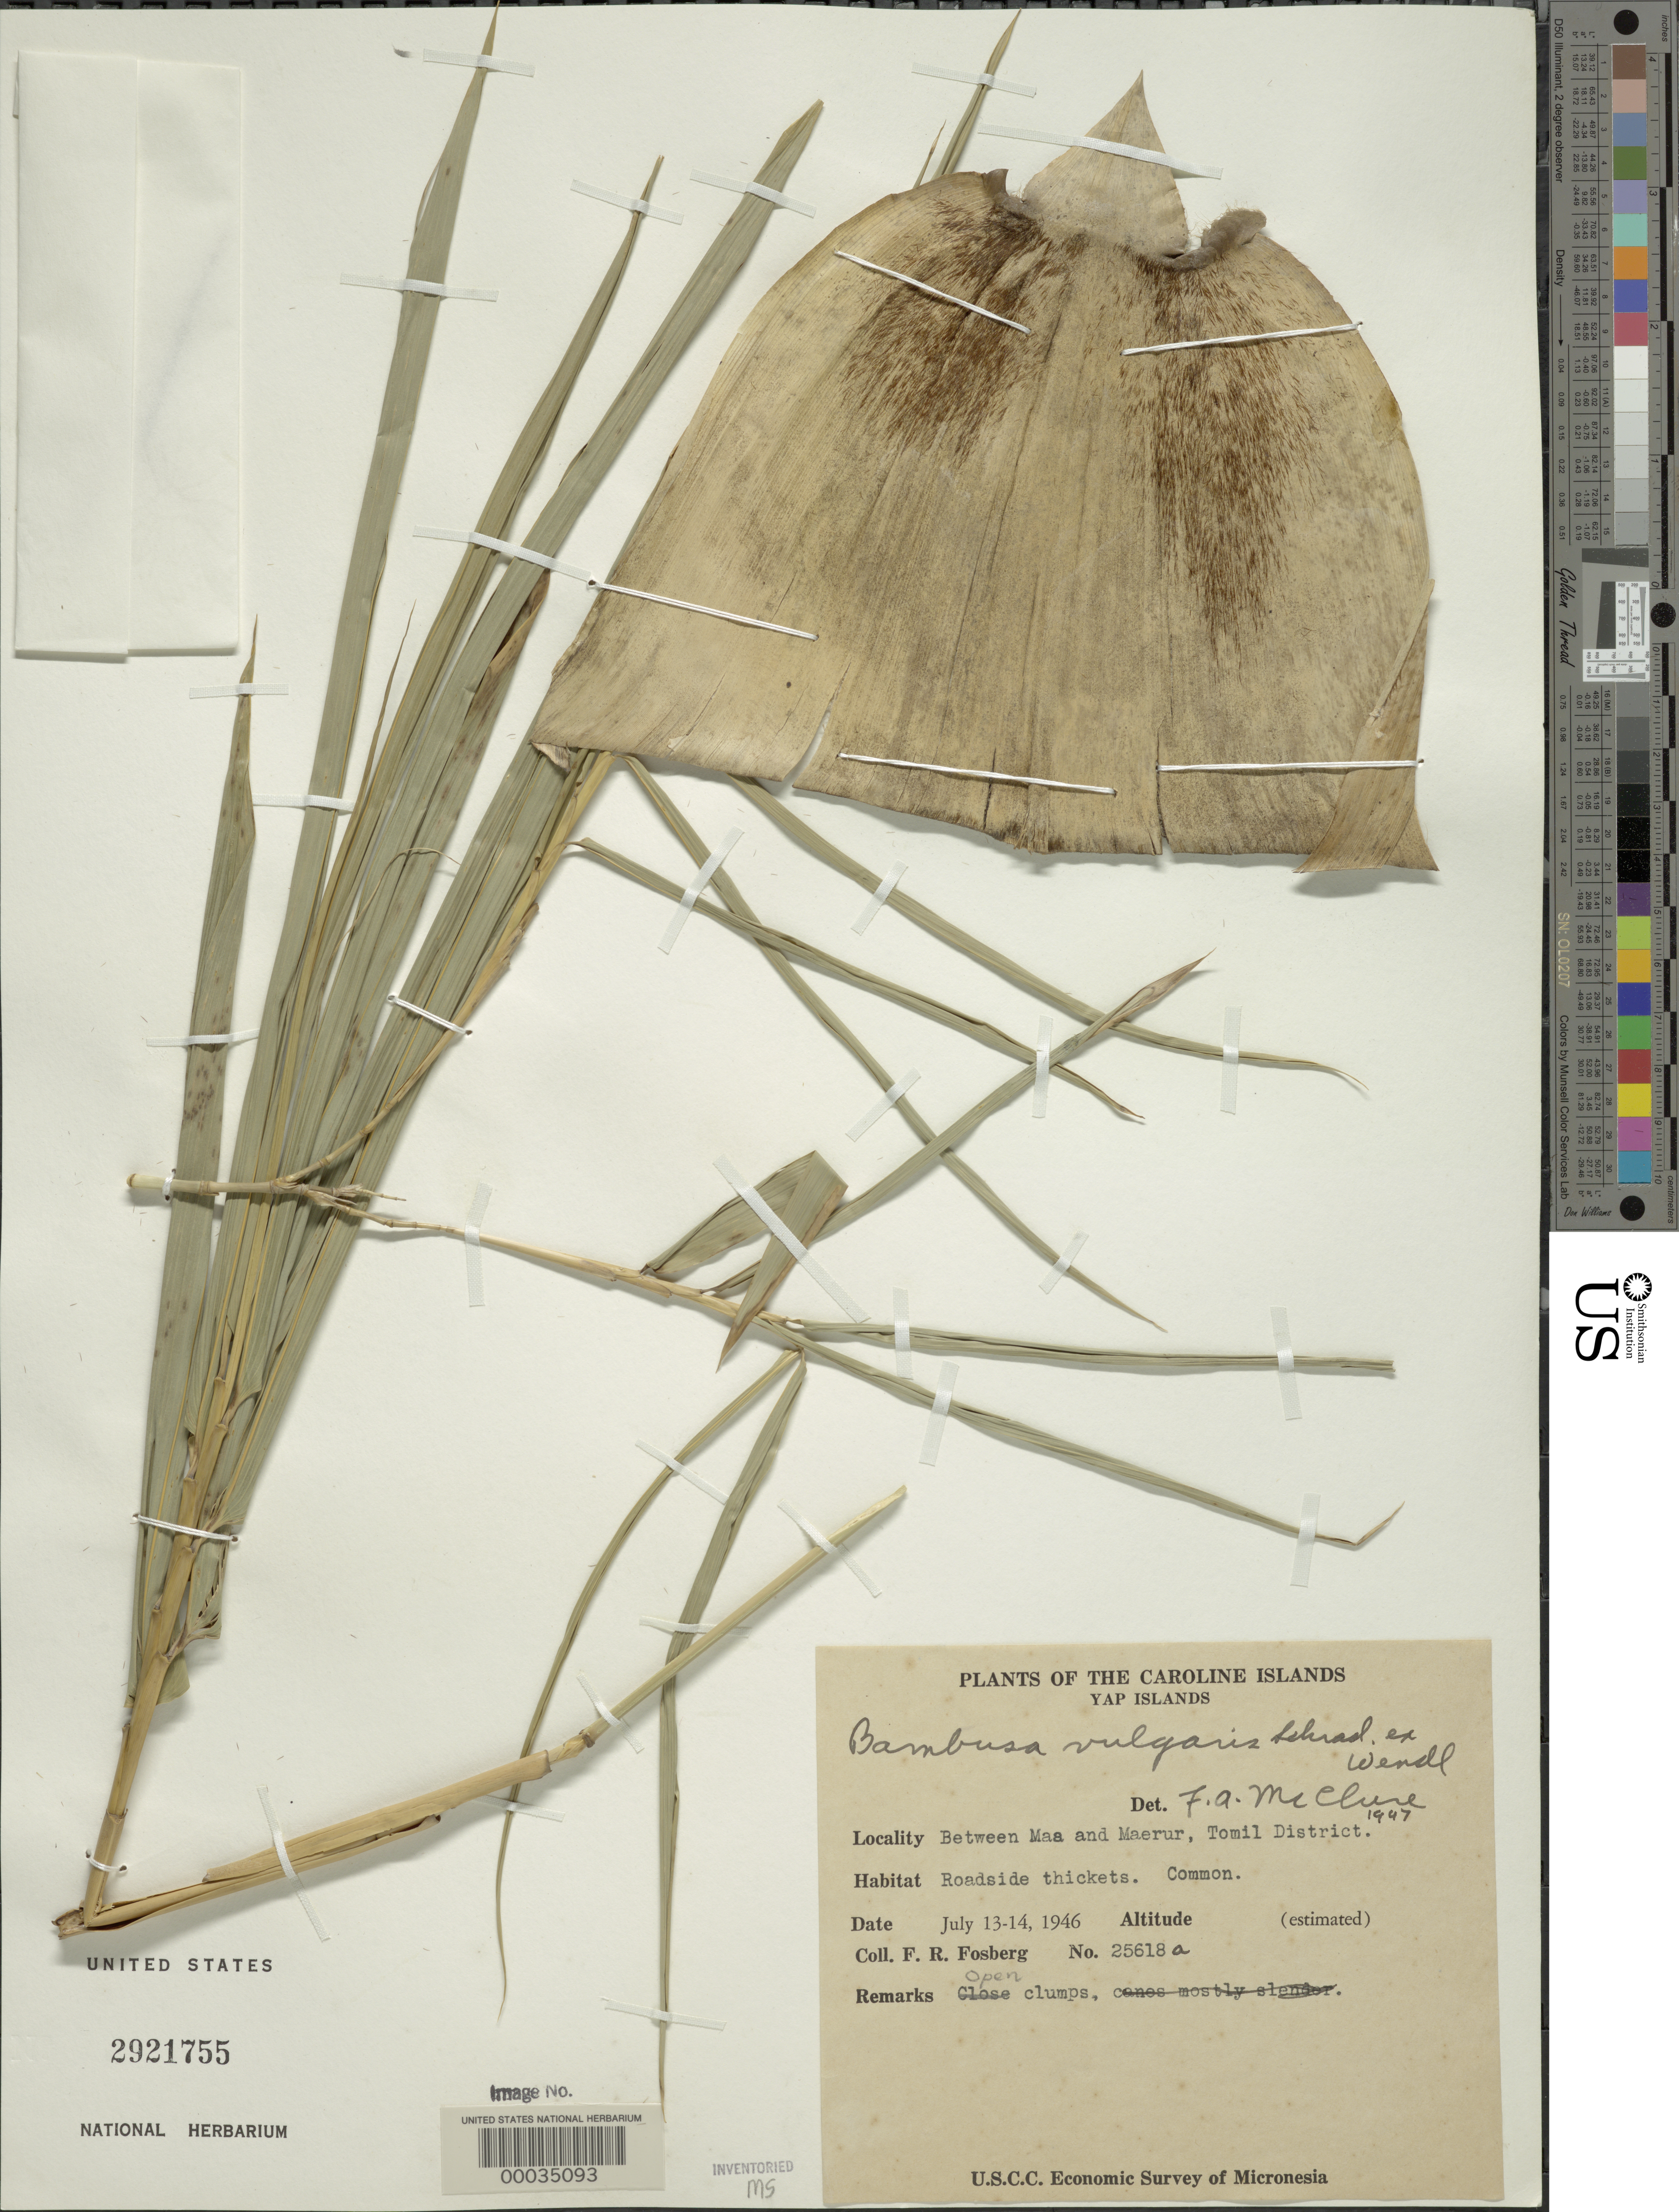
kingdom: Plantae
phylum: Tracheophyta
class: Liliopsida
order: Poales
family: Poaceae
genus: Bambusa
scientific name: Bambusa vulgaris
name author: Schrad. ex J.C. Wendl.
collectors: F. R. Fosberg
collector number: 25618 A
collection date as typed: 13 Jul 1946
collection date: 1946-07-13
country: Micronesia, Federated States of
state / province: Yap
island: Yap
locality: Maa, Maerur, Tomil Dist.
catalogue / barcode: US 2921755